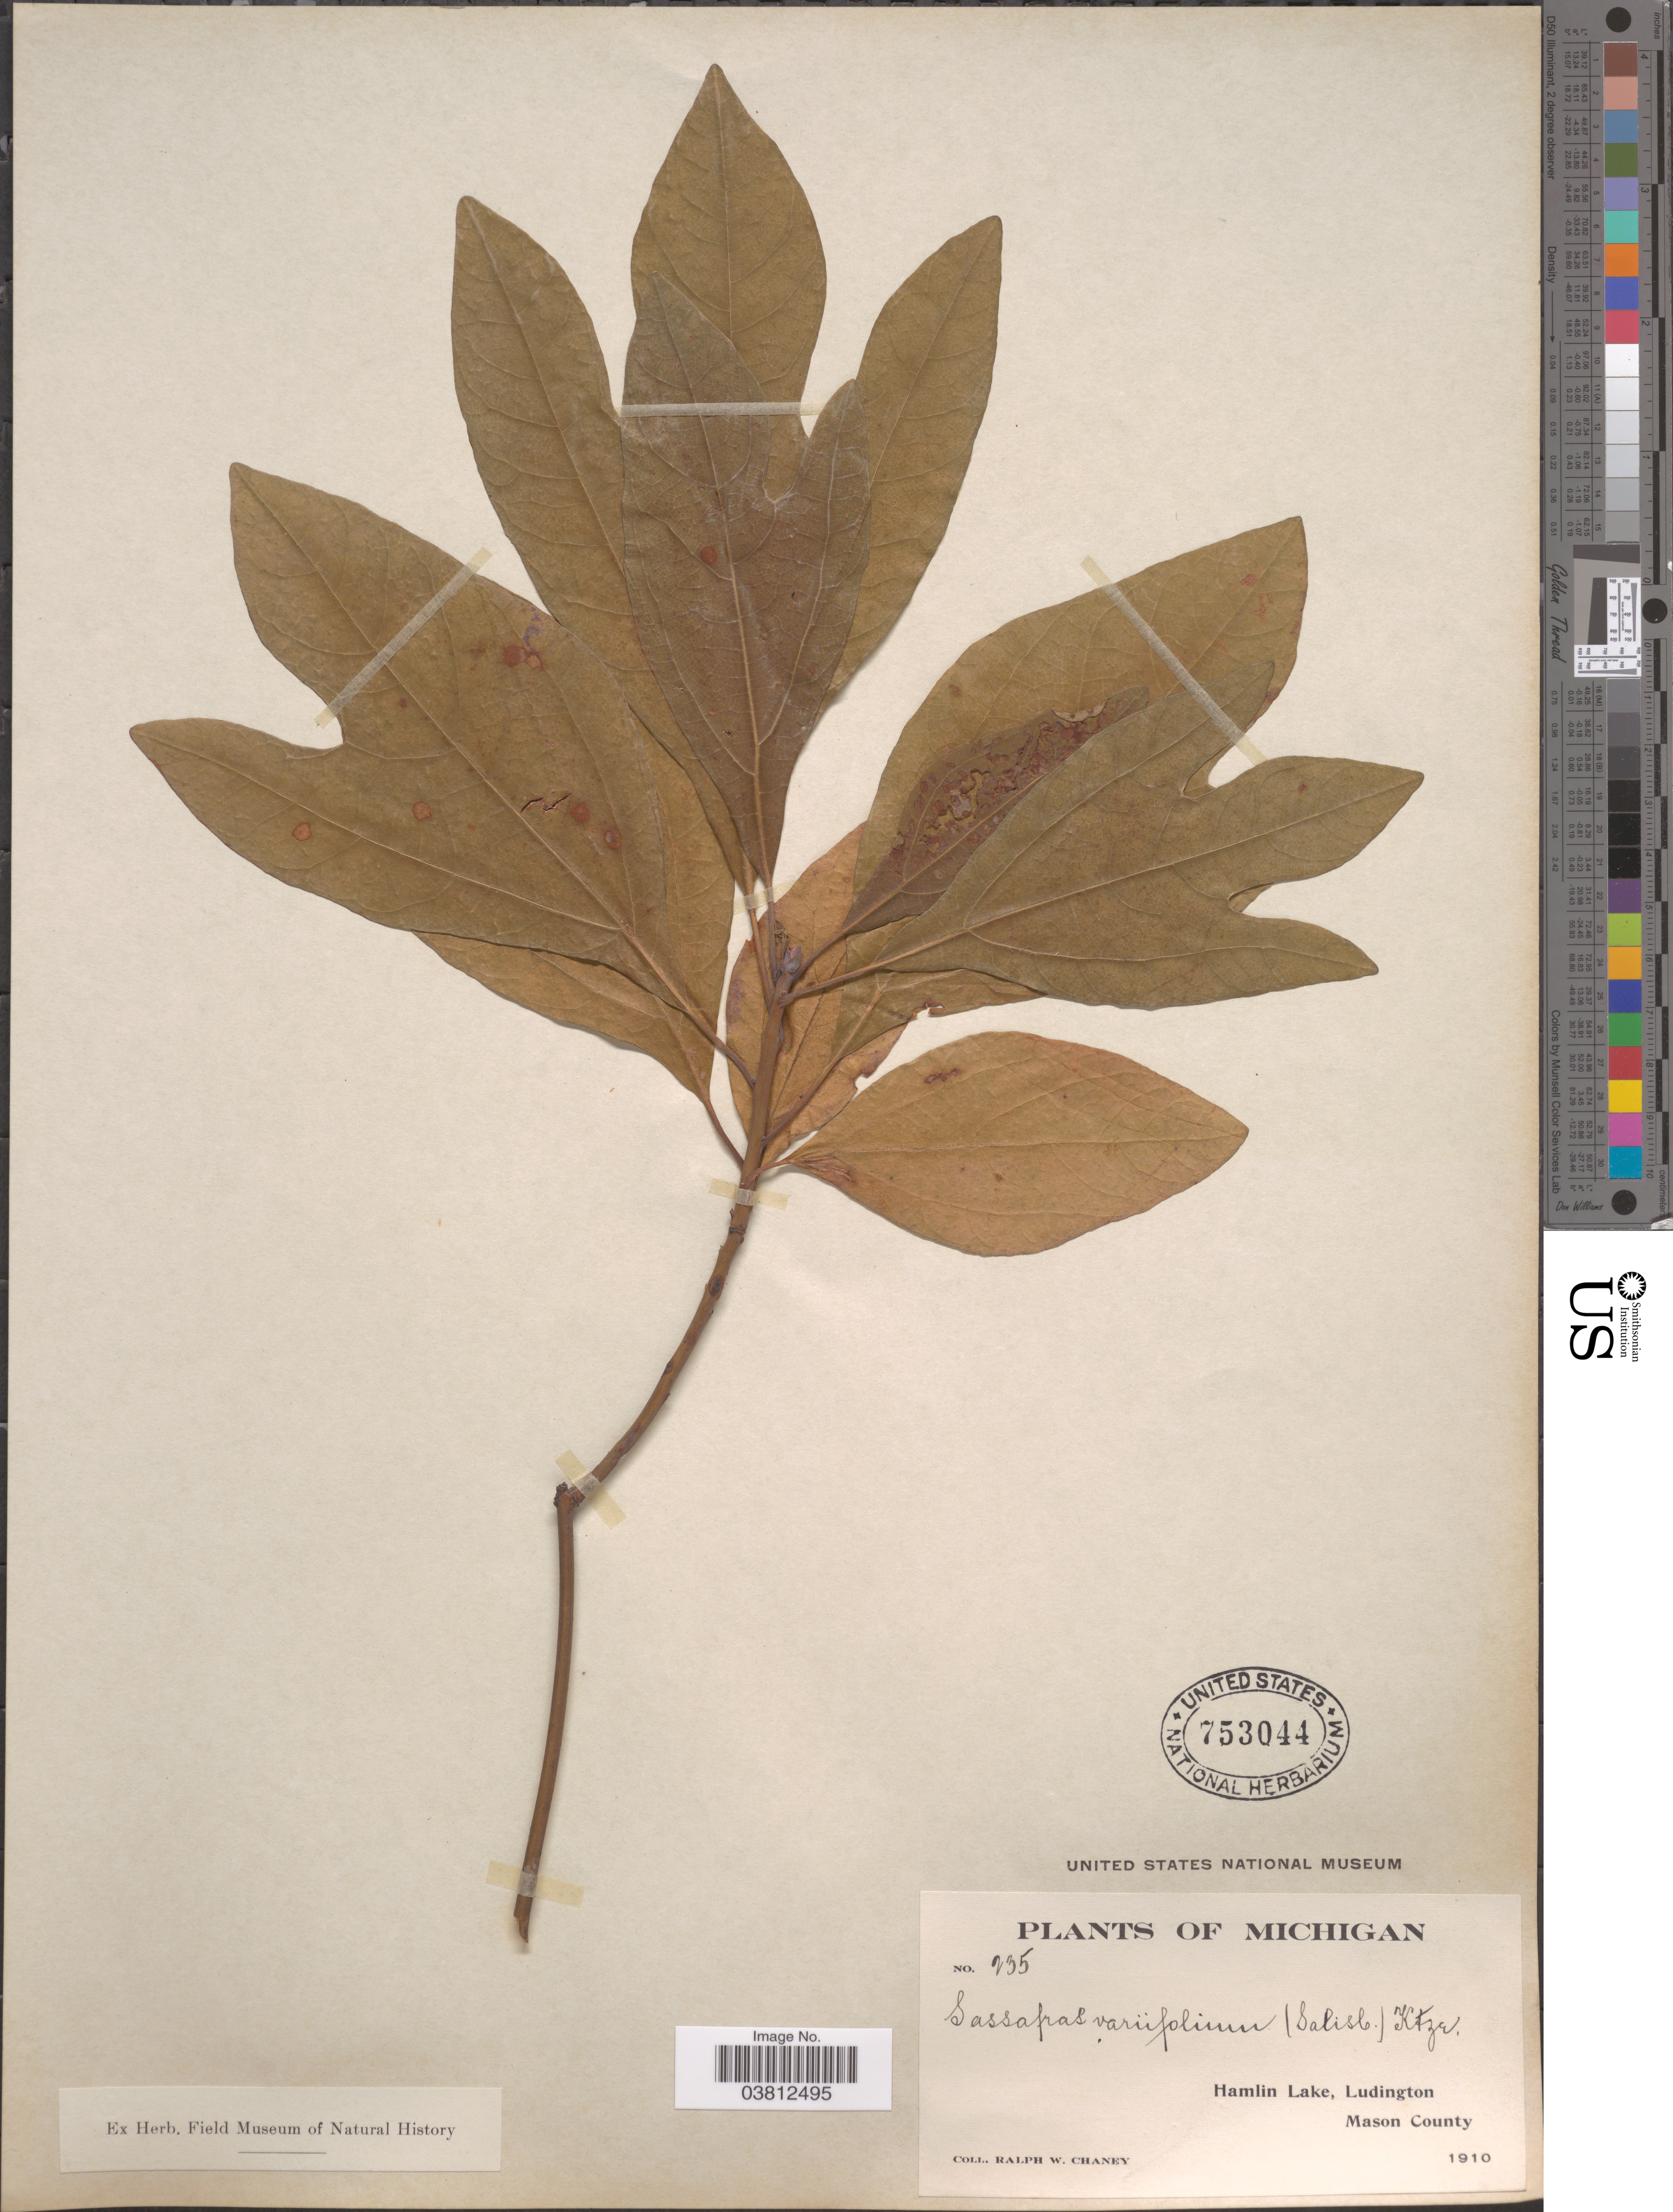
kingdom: Plantae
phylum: Tracheophyta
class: Magnoliopsida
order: Laurales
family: Lauraceae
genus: Sassafras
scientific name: Sassafras albidum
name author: (Nutt.) Nees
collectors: R. Chaney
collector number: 235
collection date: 1910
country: United States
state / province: Michigan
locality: Hamlin Lake, Ludington. Mason County.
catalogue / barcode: US 753044